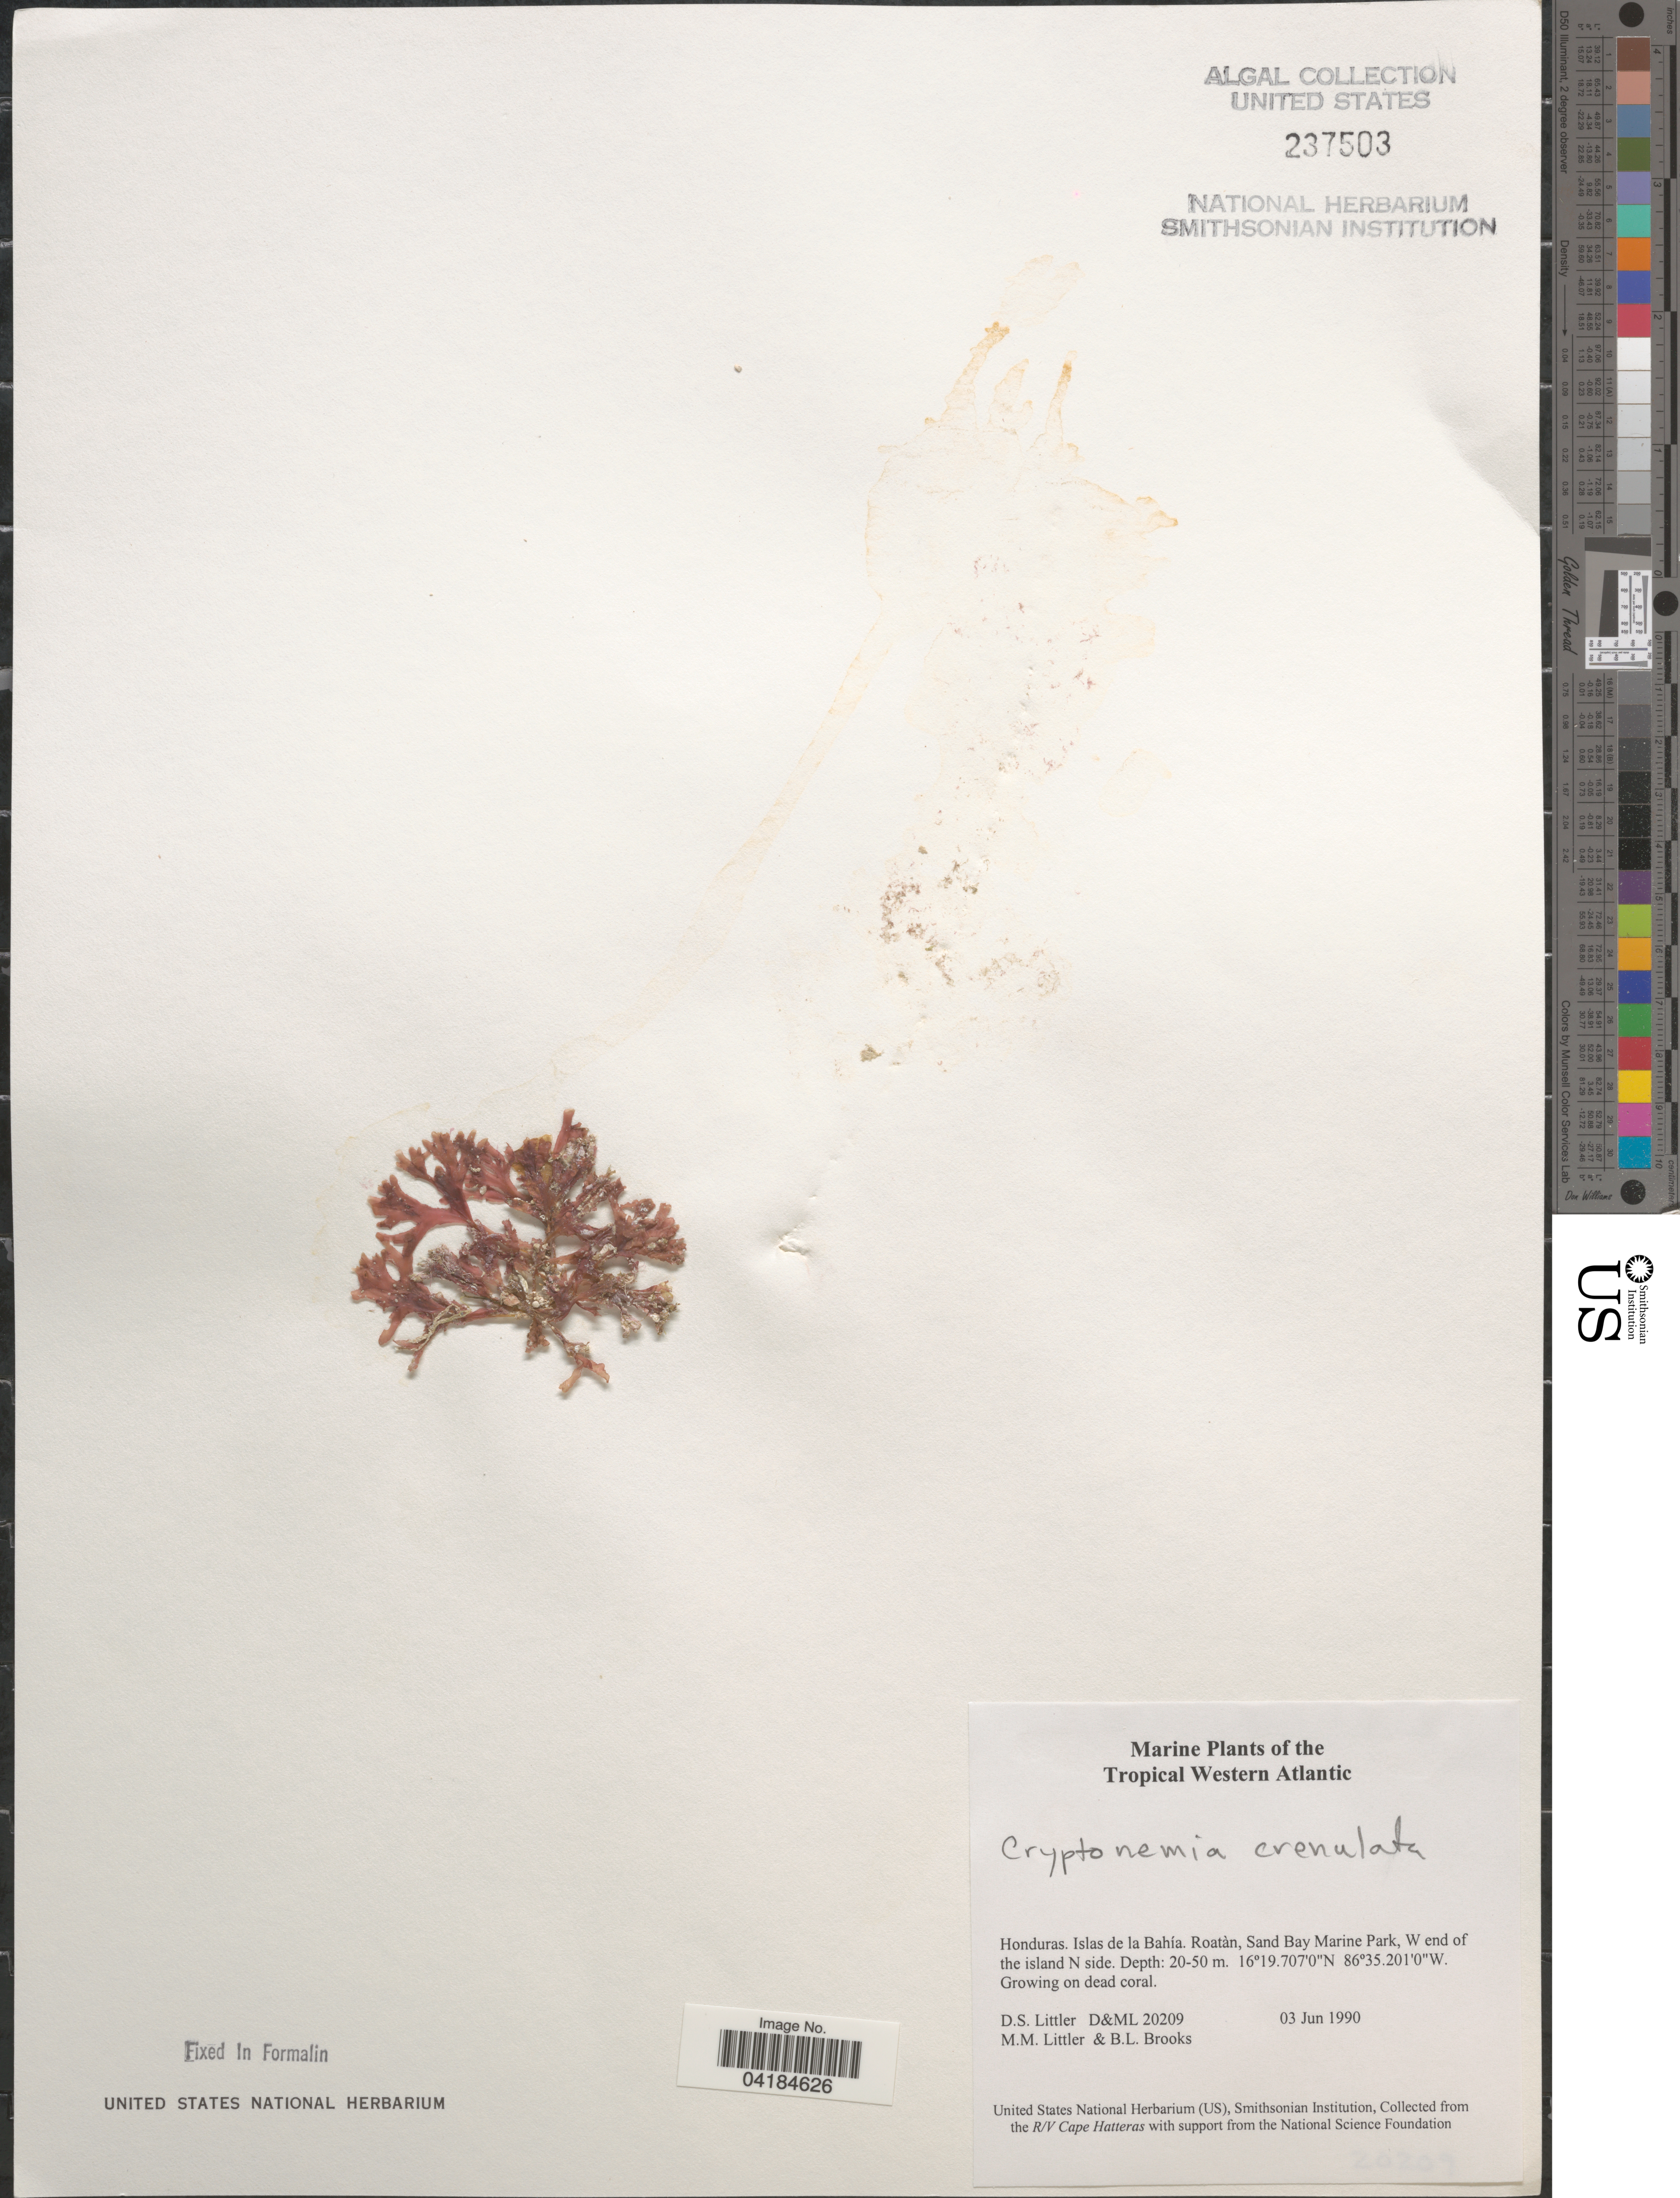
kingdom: Plantae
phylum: Rhodophyta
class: Florideophyceae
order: Halymeniales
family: Halymeniaceae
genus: Cryptonemia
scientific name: Cryptonemia crenulata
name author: (J. Agardh) J. Agardh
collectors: D. S. Littler & B. Brooks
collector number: D&ML20209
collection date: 1990-06-03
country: Honduras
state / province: Islas de la Bahía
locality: The Tropical Western Atlantic. Roatàn, Sand Bay Marine Park, W end of the island N side.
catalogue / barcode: US 237503